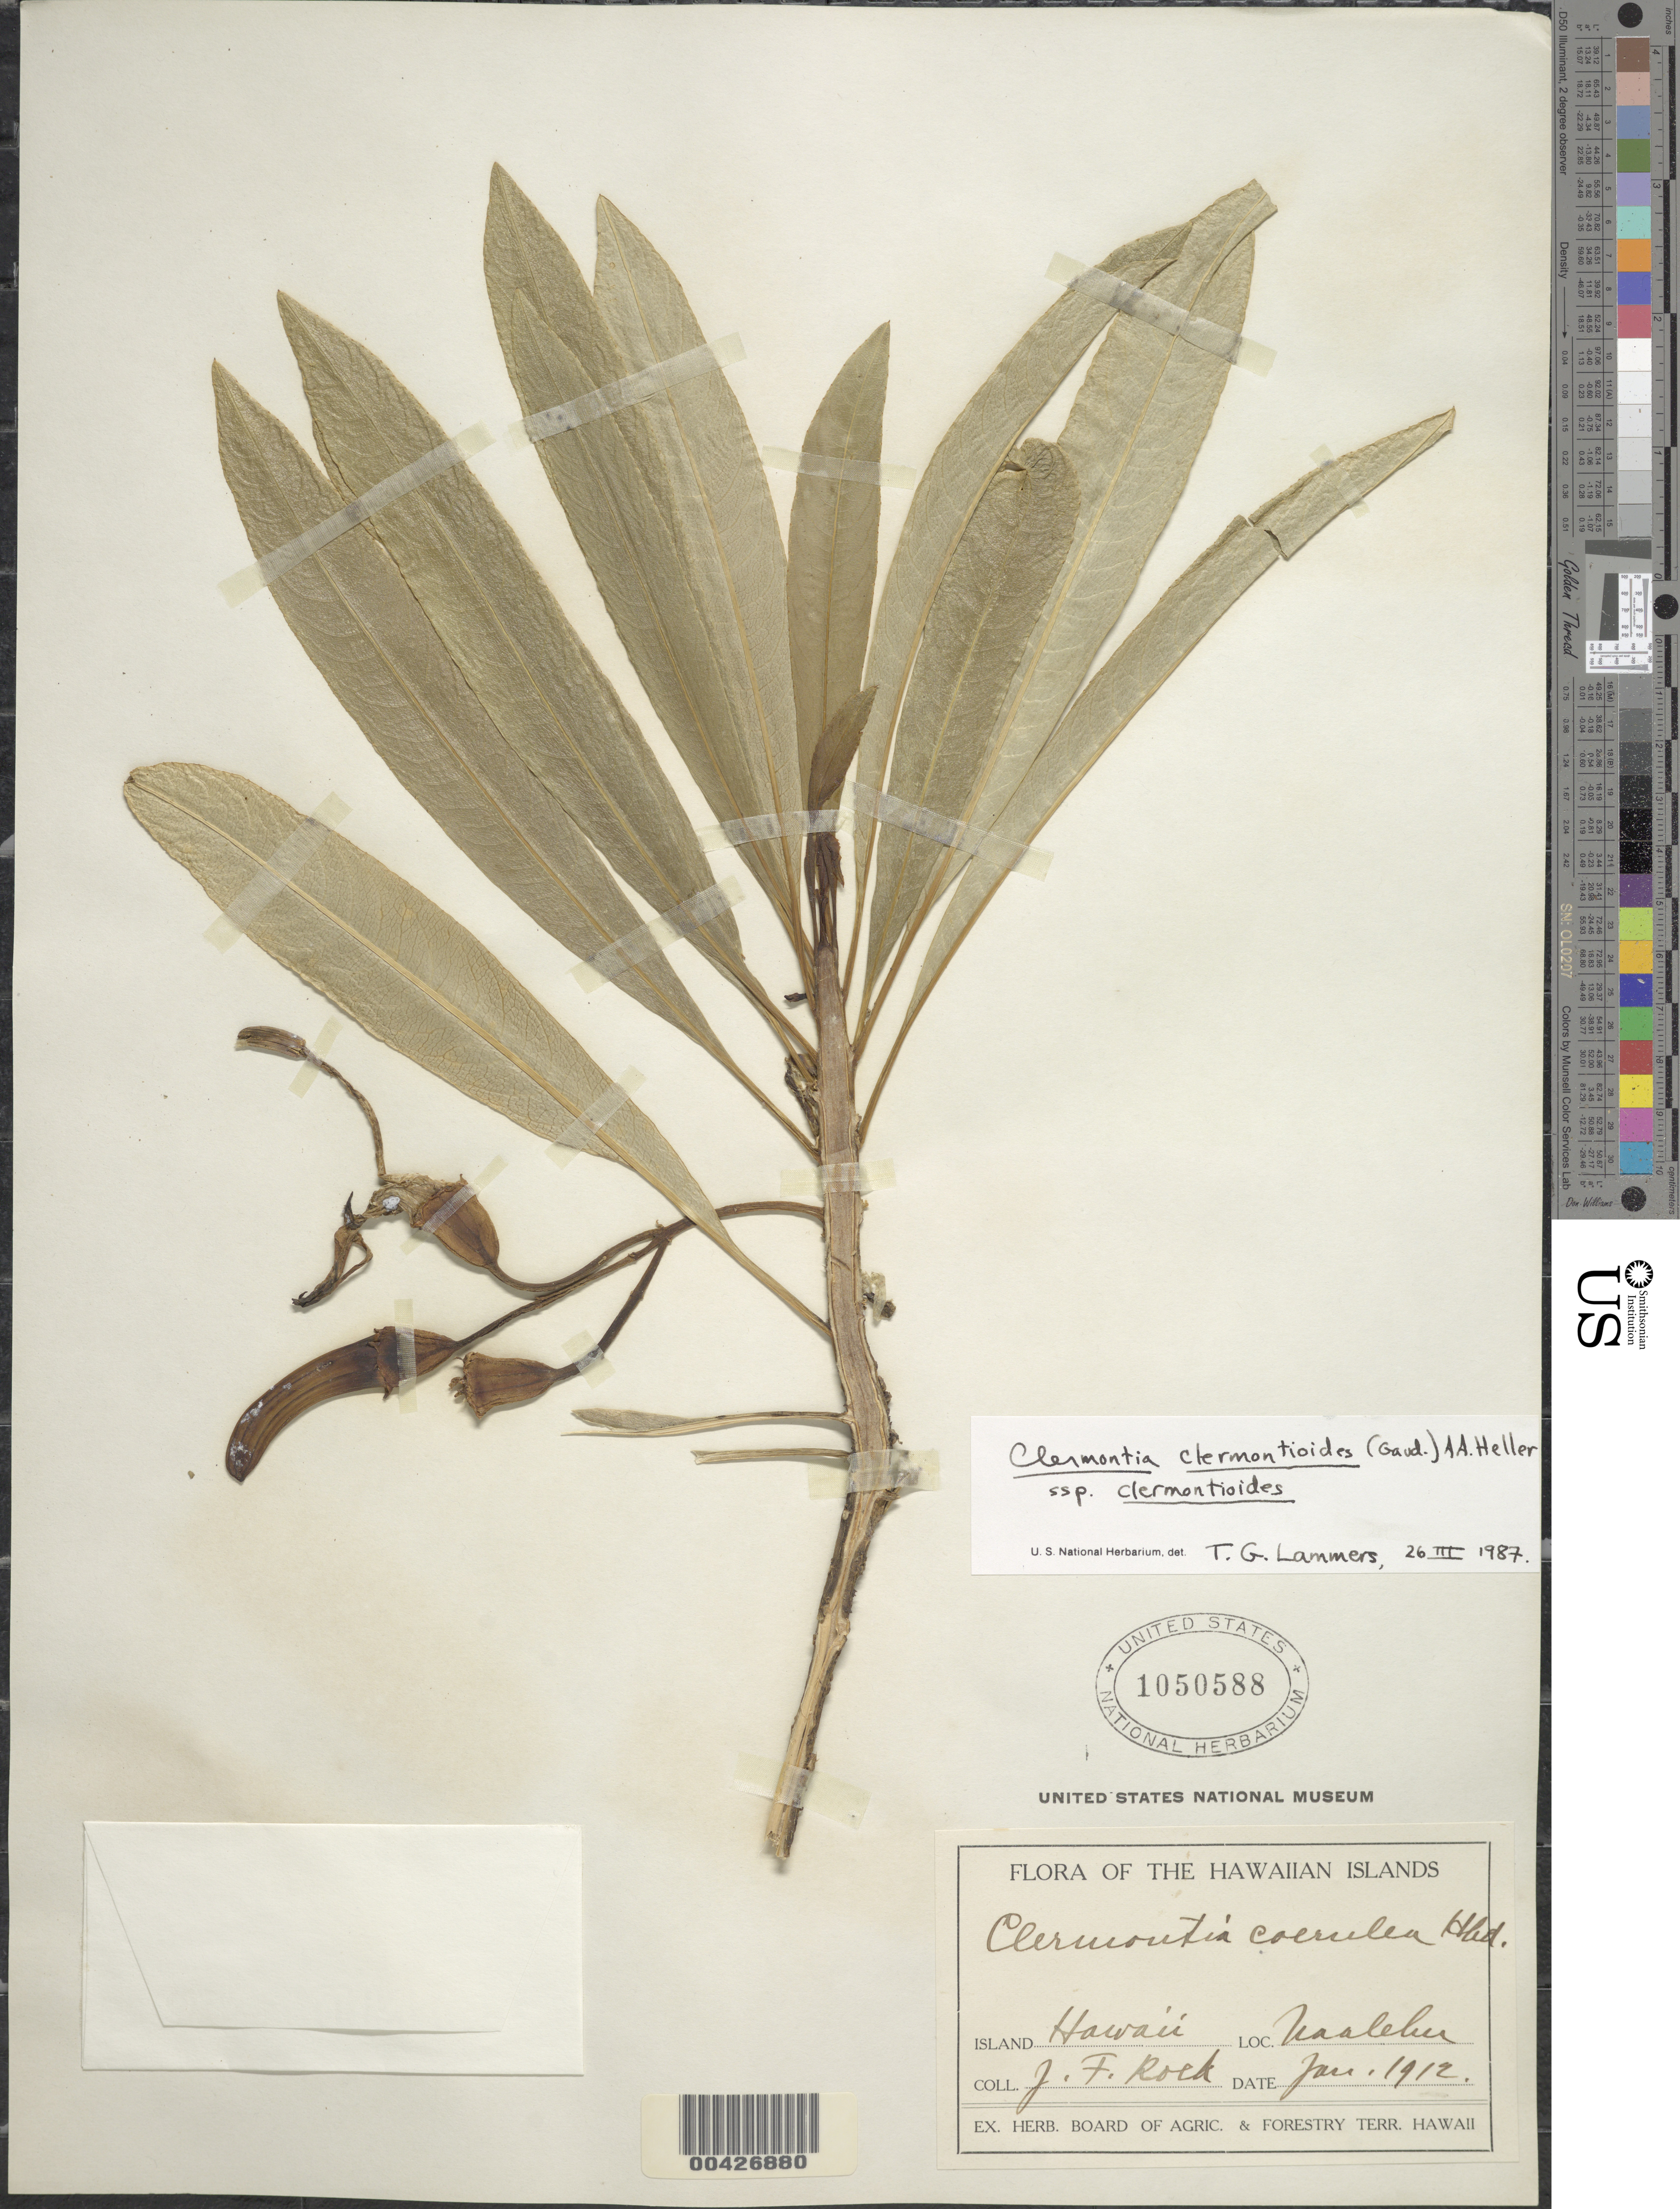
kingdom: Plantae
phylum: Tracheophyta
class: Magnoliopsida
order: Asterales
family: Campanulaceae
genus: Clermontia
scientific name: Clermontia clermontioides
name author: (Gaudich.) A. Heller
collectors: J. F. Rock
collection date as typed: Jan 1912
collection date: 1912-01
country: United States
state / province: Hawaii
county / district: Hawaii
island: Hawaii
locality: Naalehu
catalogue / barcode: US 1050588